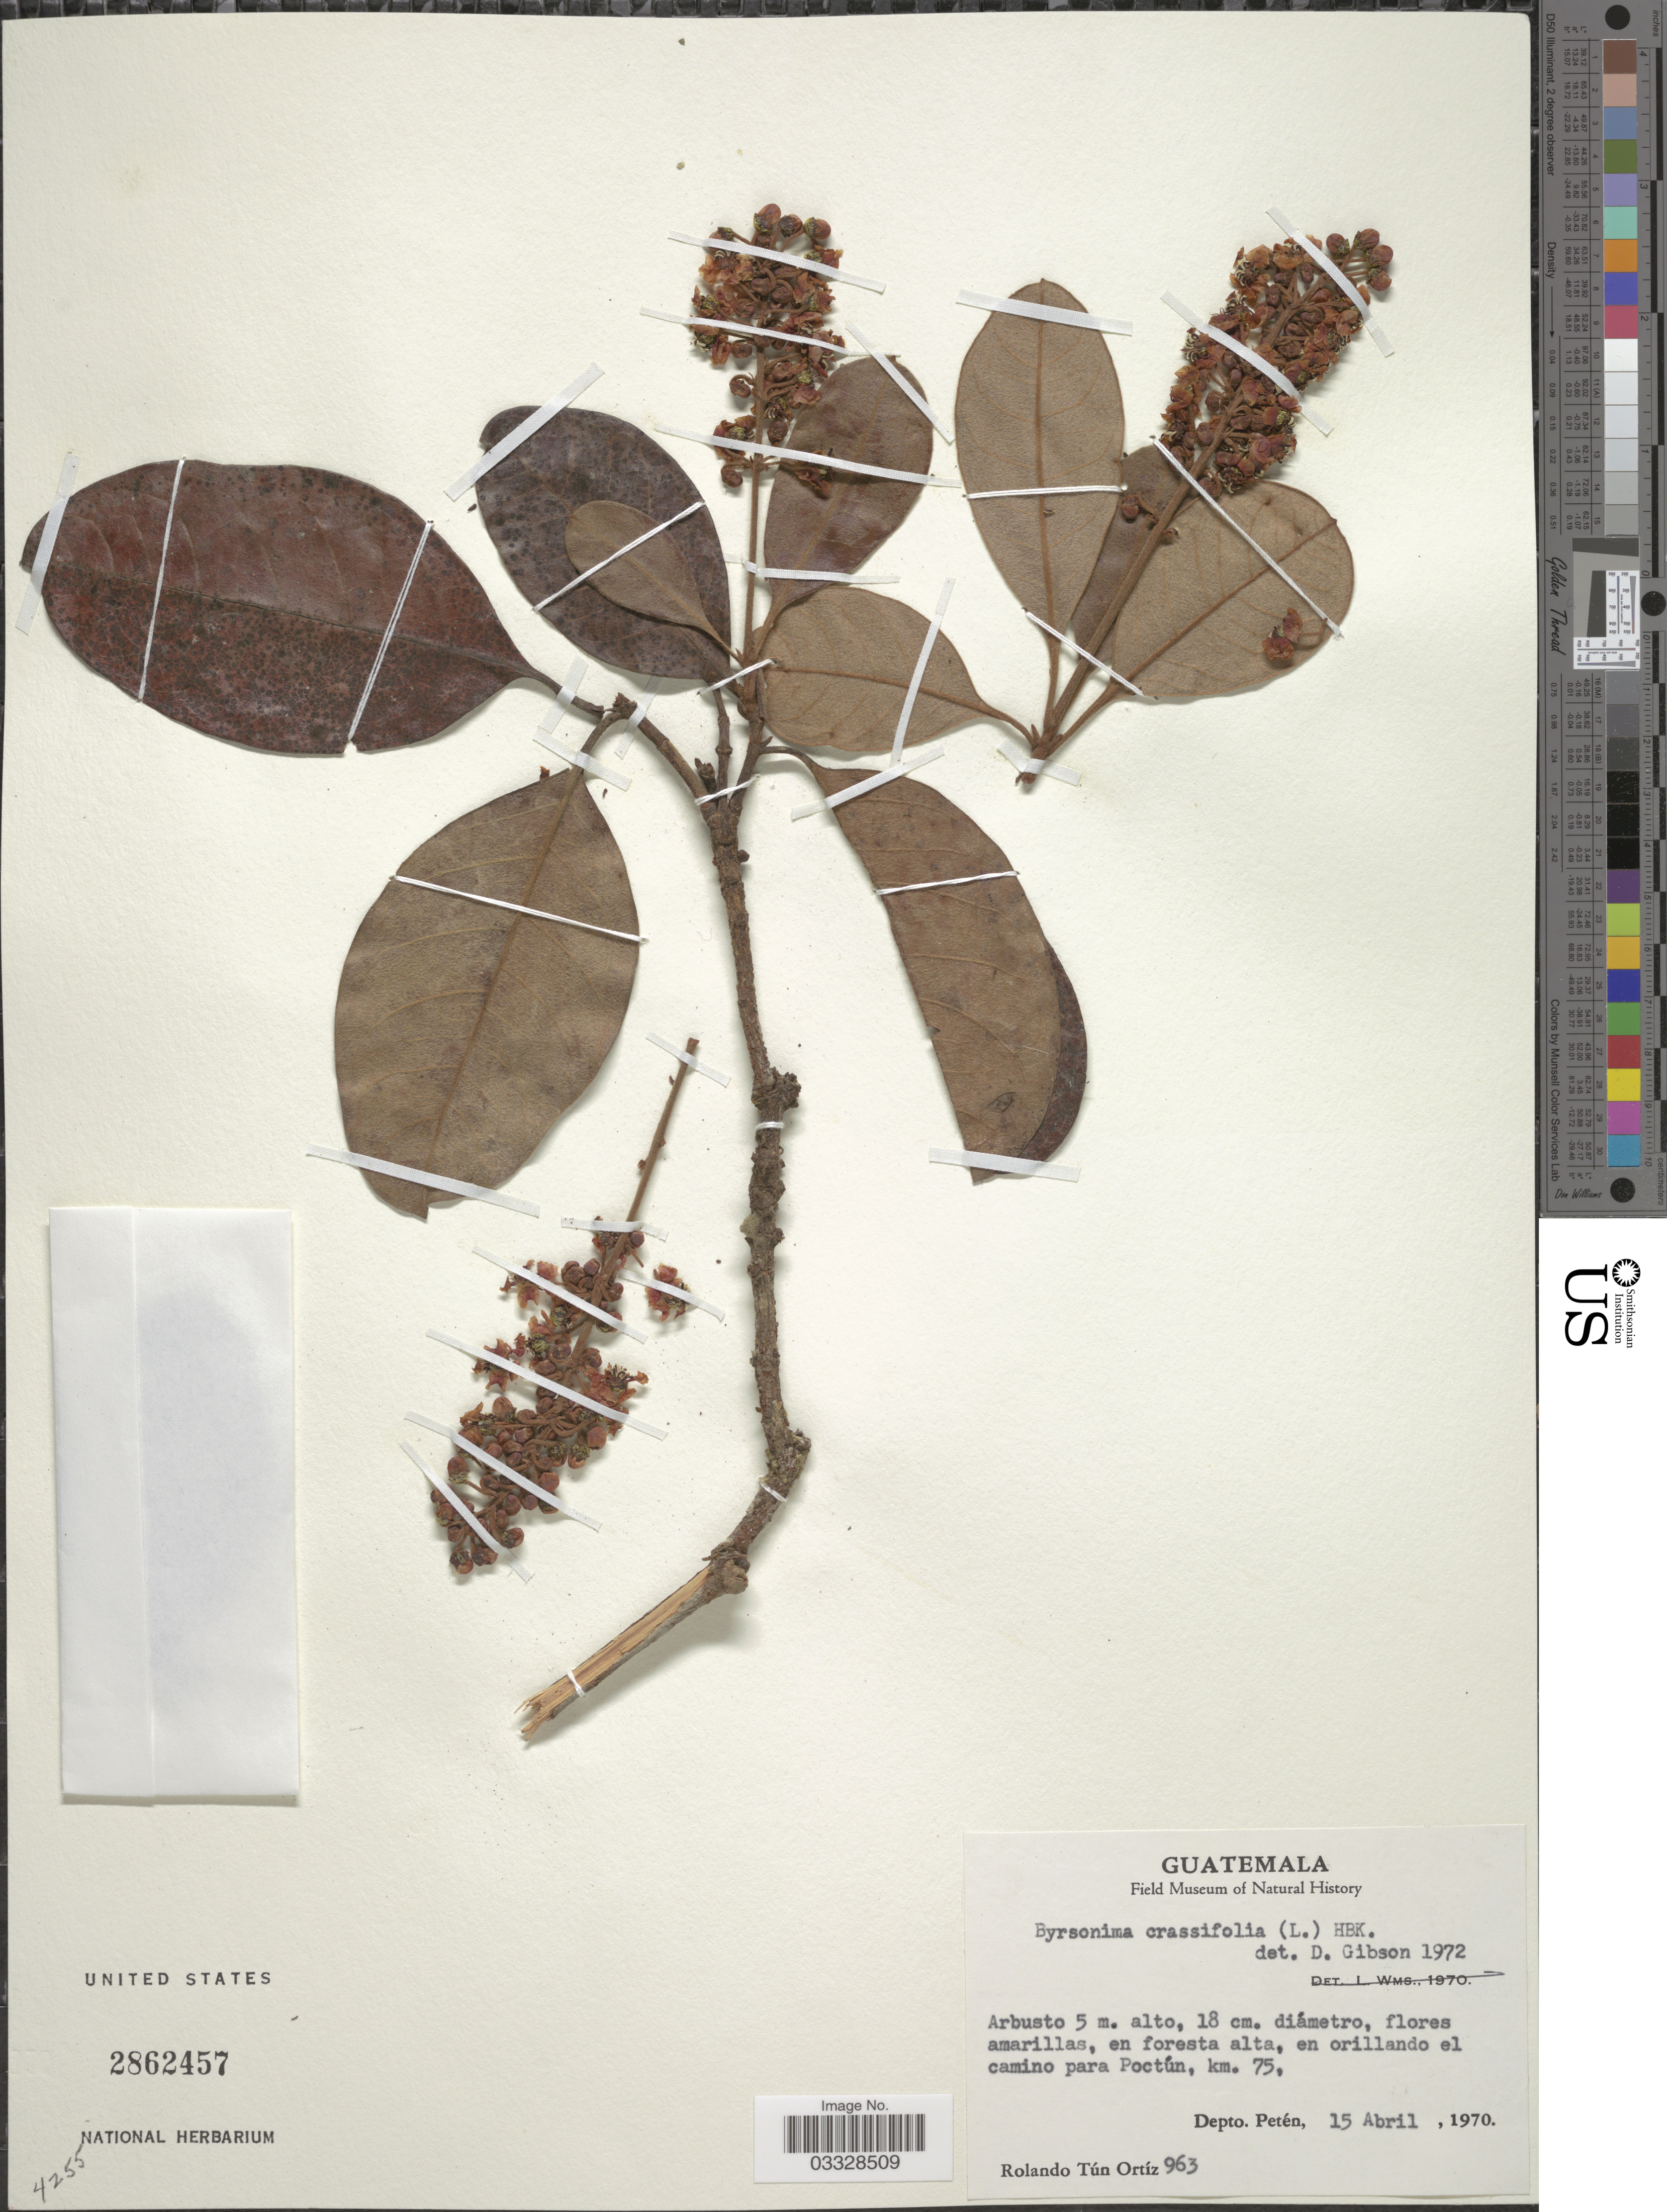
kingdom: Plantae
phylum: Tracheophyta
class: Magnoliopsida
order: Malpighiales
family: Malpighiaceae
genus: Byrsonima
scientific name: Byrsonima crassifolia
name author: (L.) Kunth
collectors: R. Ortiz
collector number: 963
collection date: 1970-04-15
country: Guatemala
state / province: El Petén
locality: En orillando el camino Poctún, km. 75, Depto. Petén.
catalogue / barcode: US 2862457